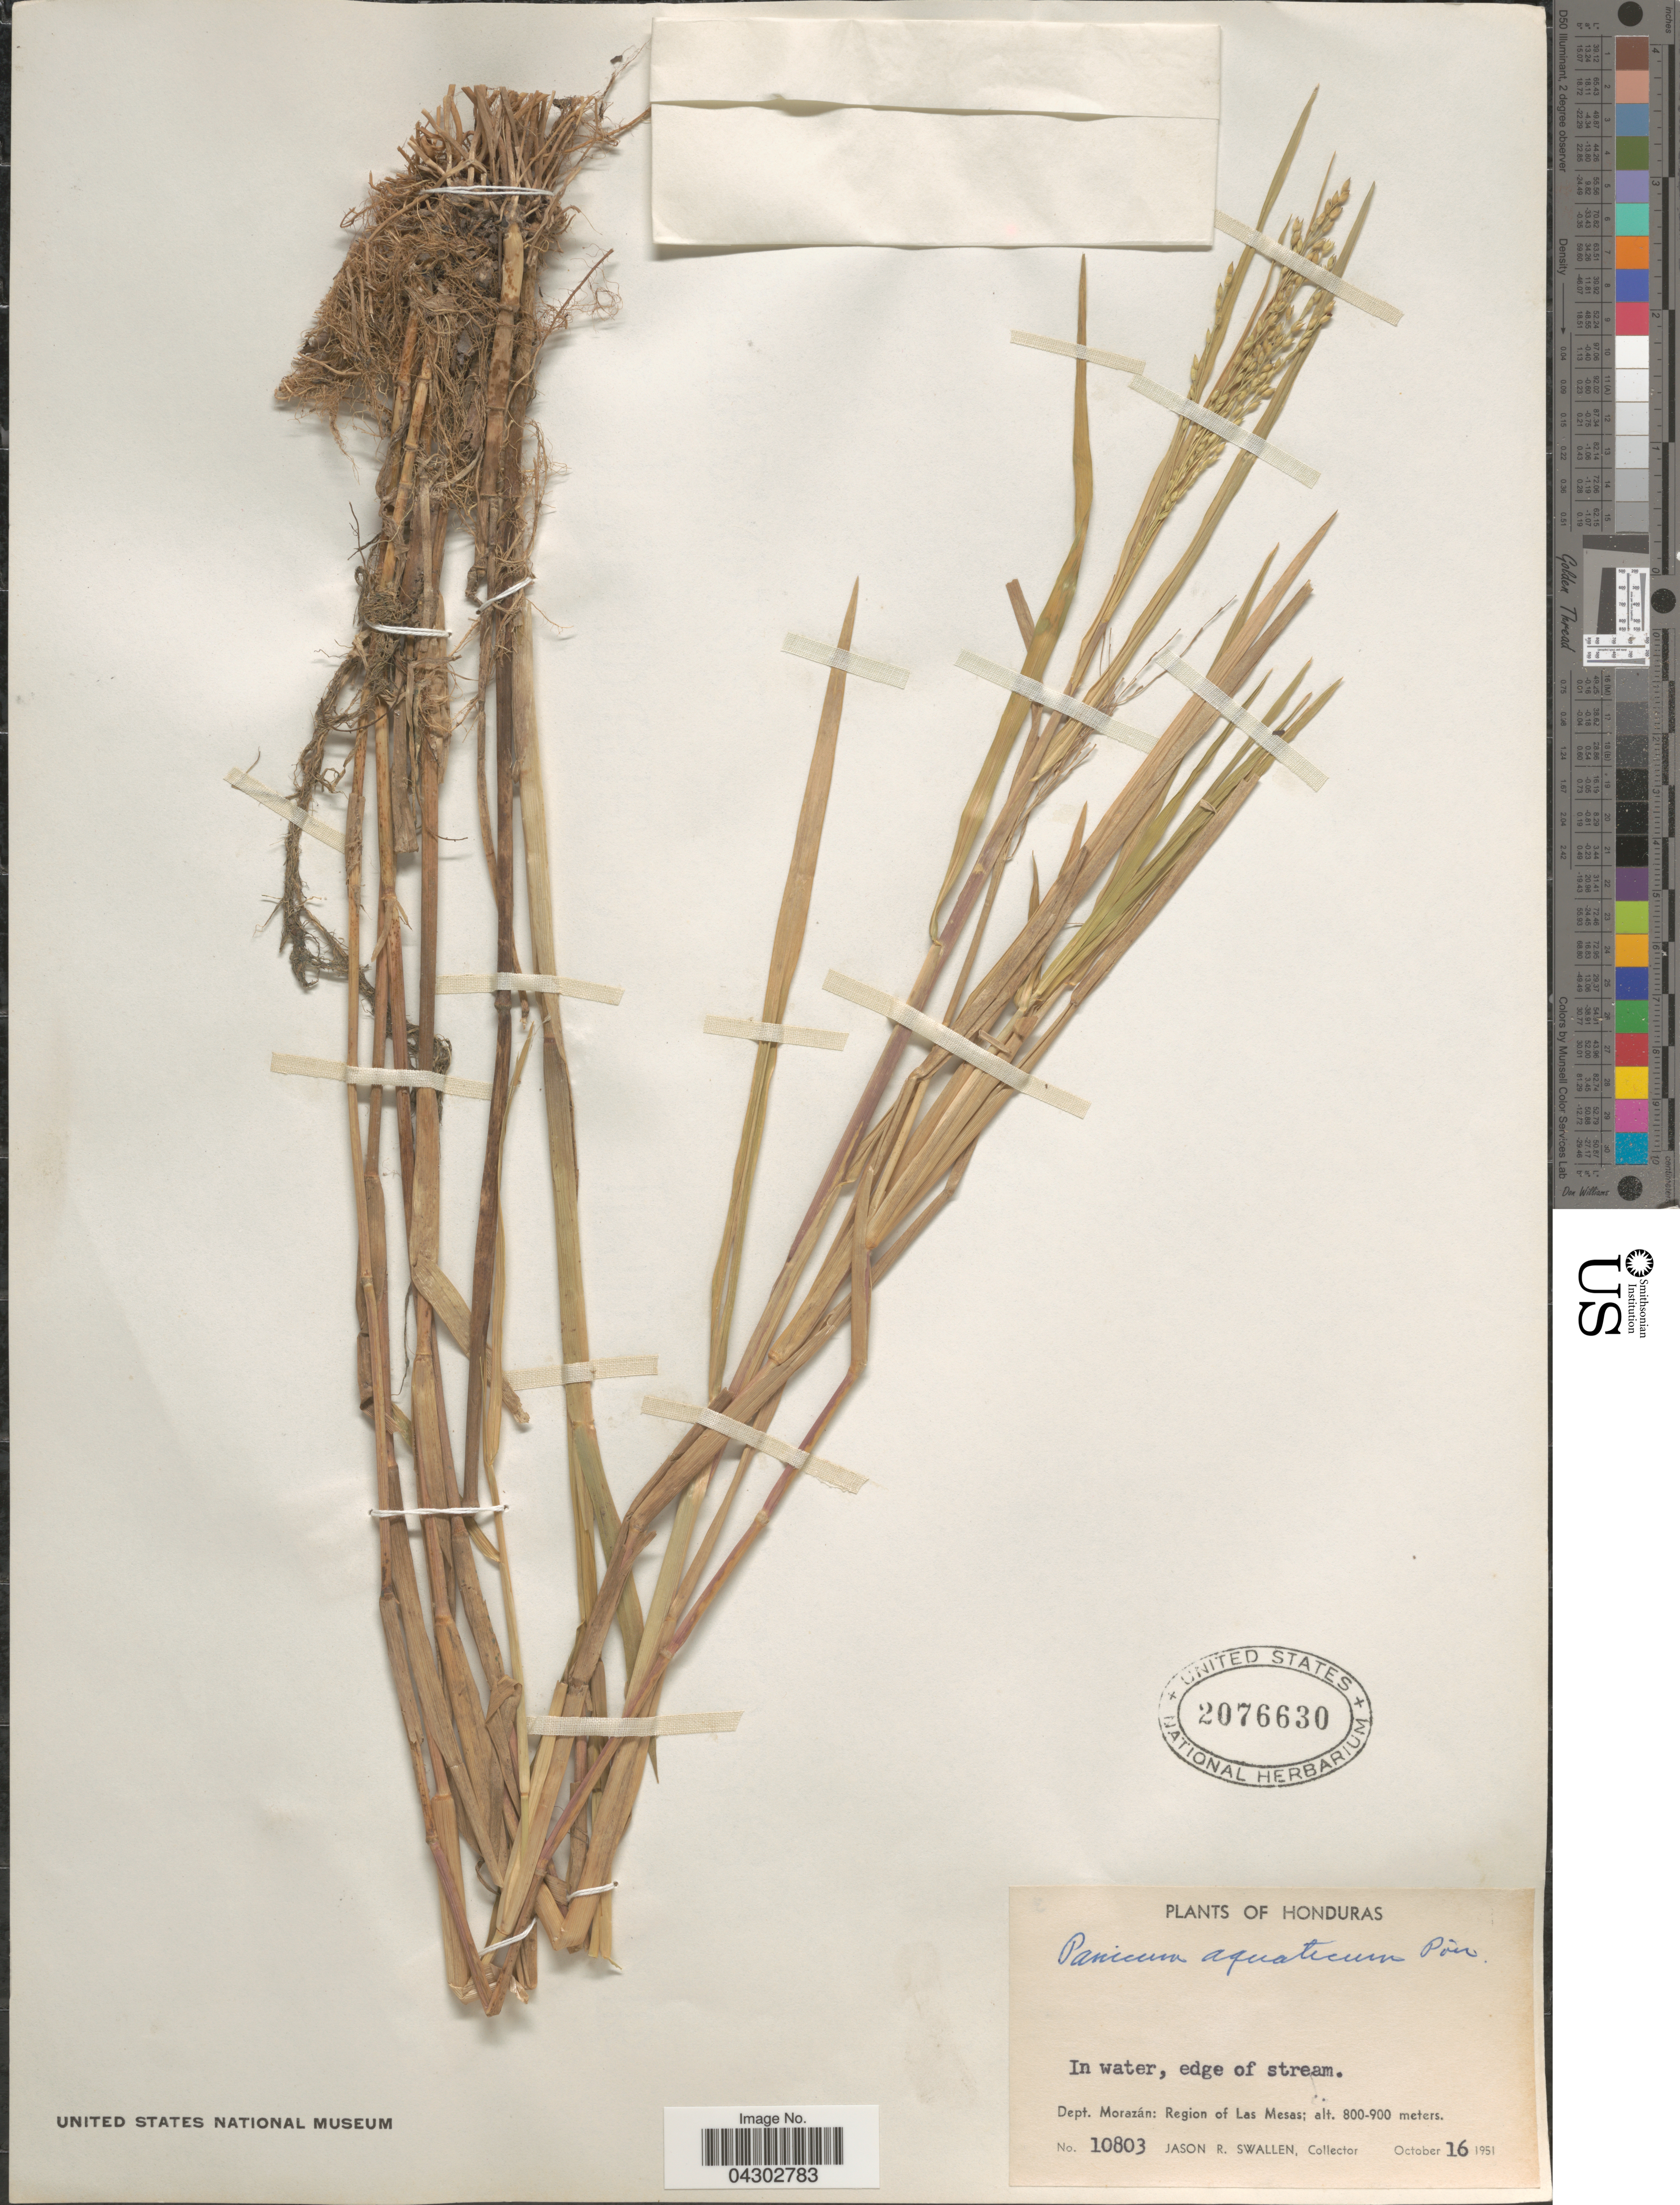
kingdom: Plantae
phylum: Tracheophyta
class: Liliopsida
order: Poales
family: Poaceae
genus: Panicum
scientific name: Panicum aquaticum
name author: Poir.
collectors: J. R. Swallen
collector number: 10803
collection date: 1951-10-16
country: Honduras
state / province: Fco. Morazán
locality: Dept. Morazán: Region of Las Mesas.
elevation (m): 800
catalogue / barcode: US 2076630